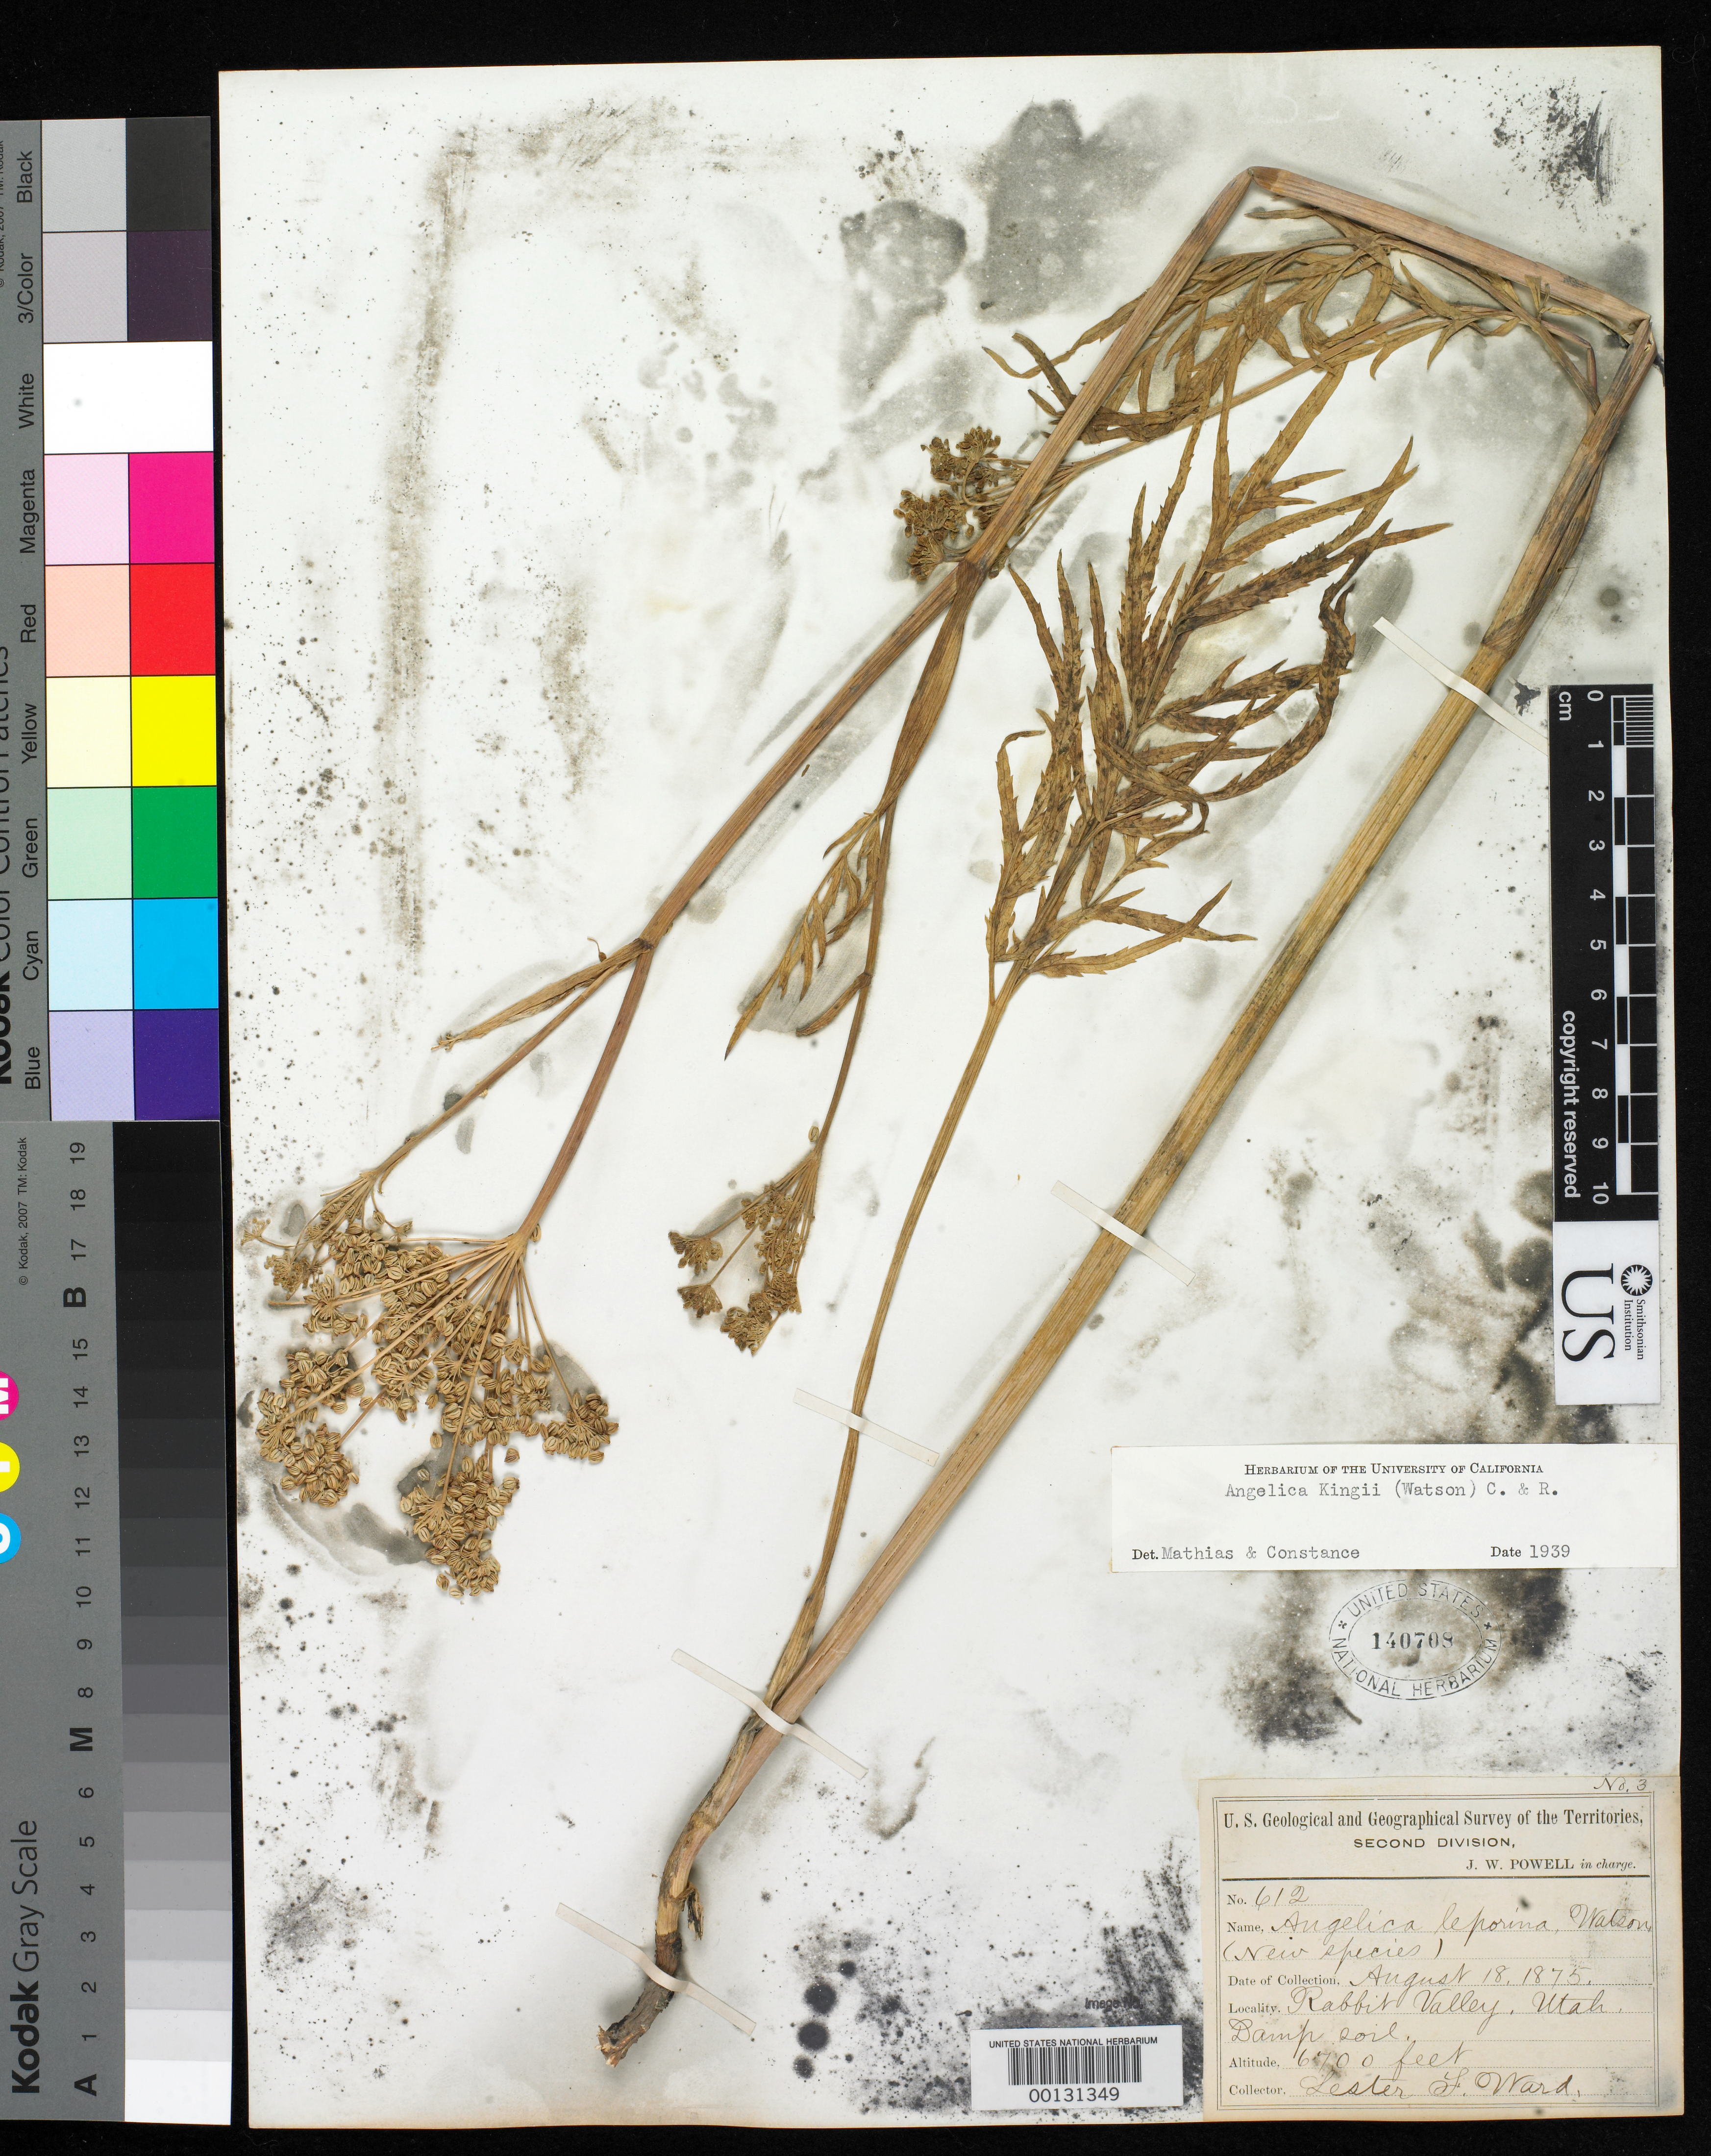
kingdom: Plantae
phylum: Tracheophyta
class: Magnoliopsida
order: Apiales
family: Apiaceae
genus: Angelica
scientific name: Angelica leporina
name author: S. Watson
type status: Isotype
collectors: L. F. Ward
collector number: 612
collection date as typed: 18 Aug 1875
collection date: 1875-08-18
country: United States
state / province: Utah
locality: Rabbit Valley.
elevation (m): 2042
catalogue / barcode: US 140708